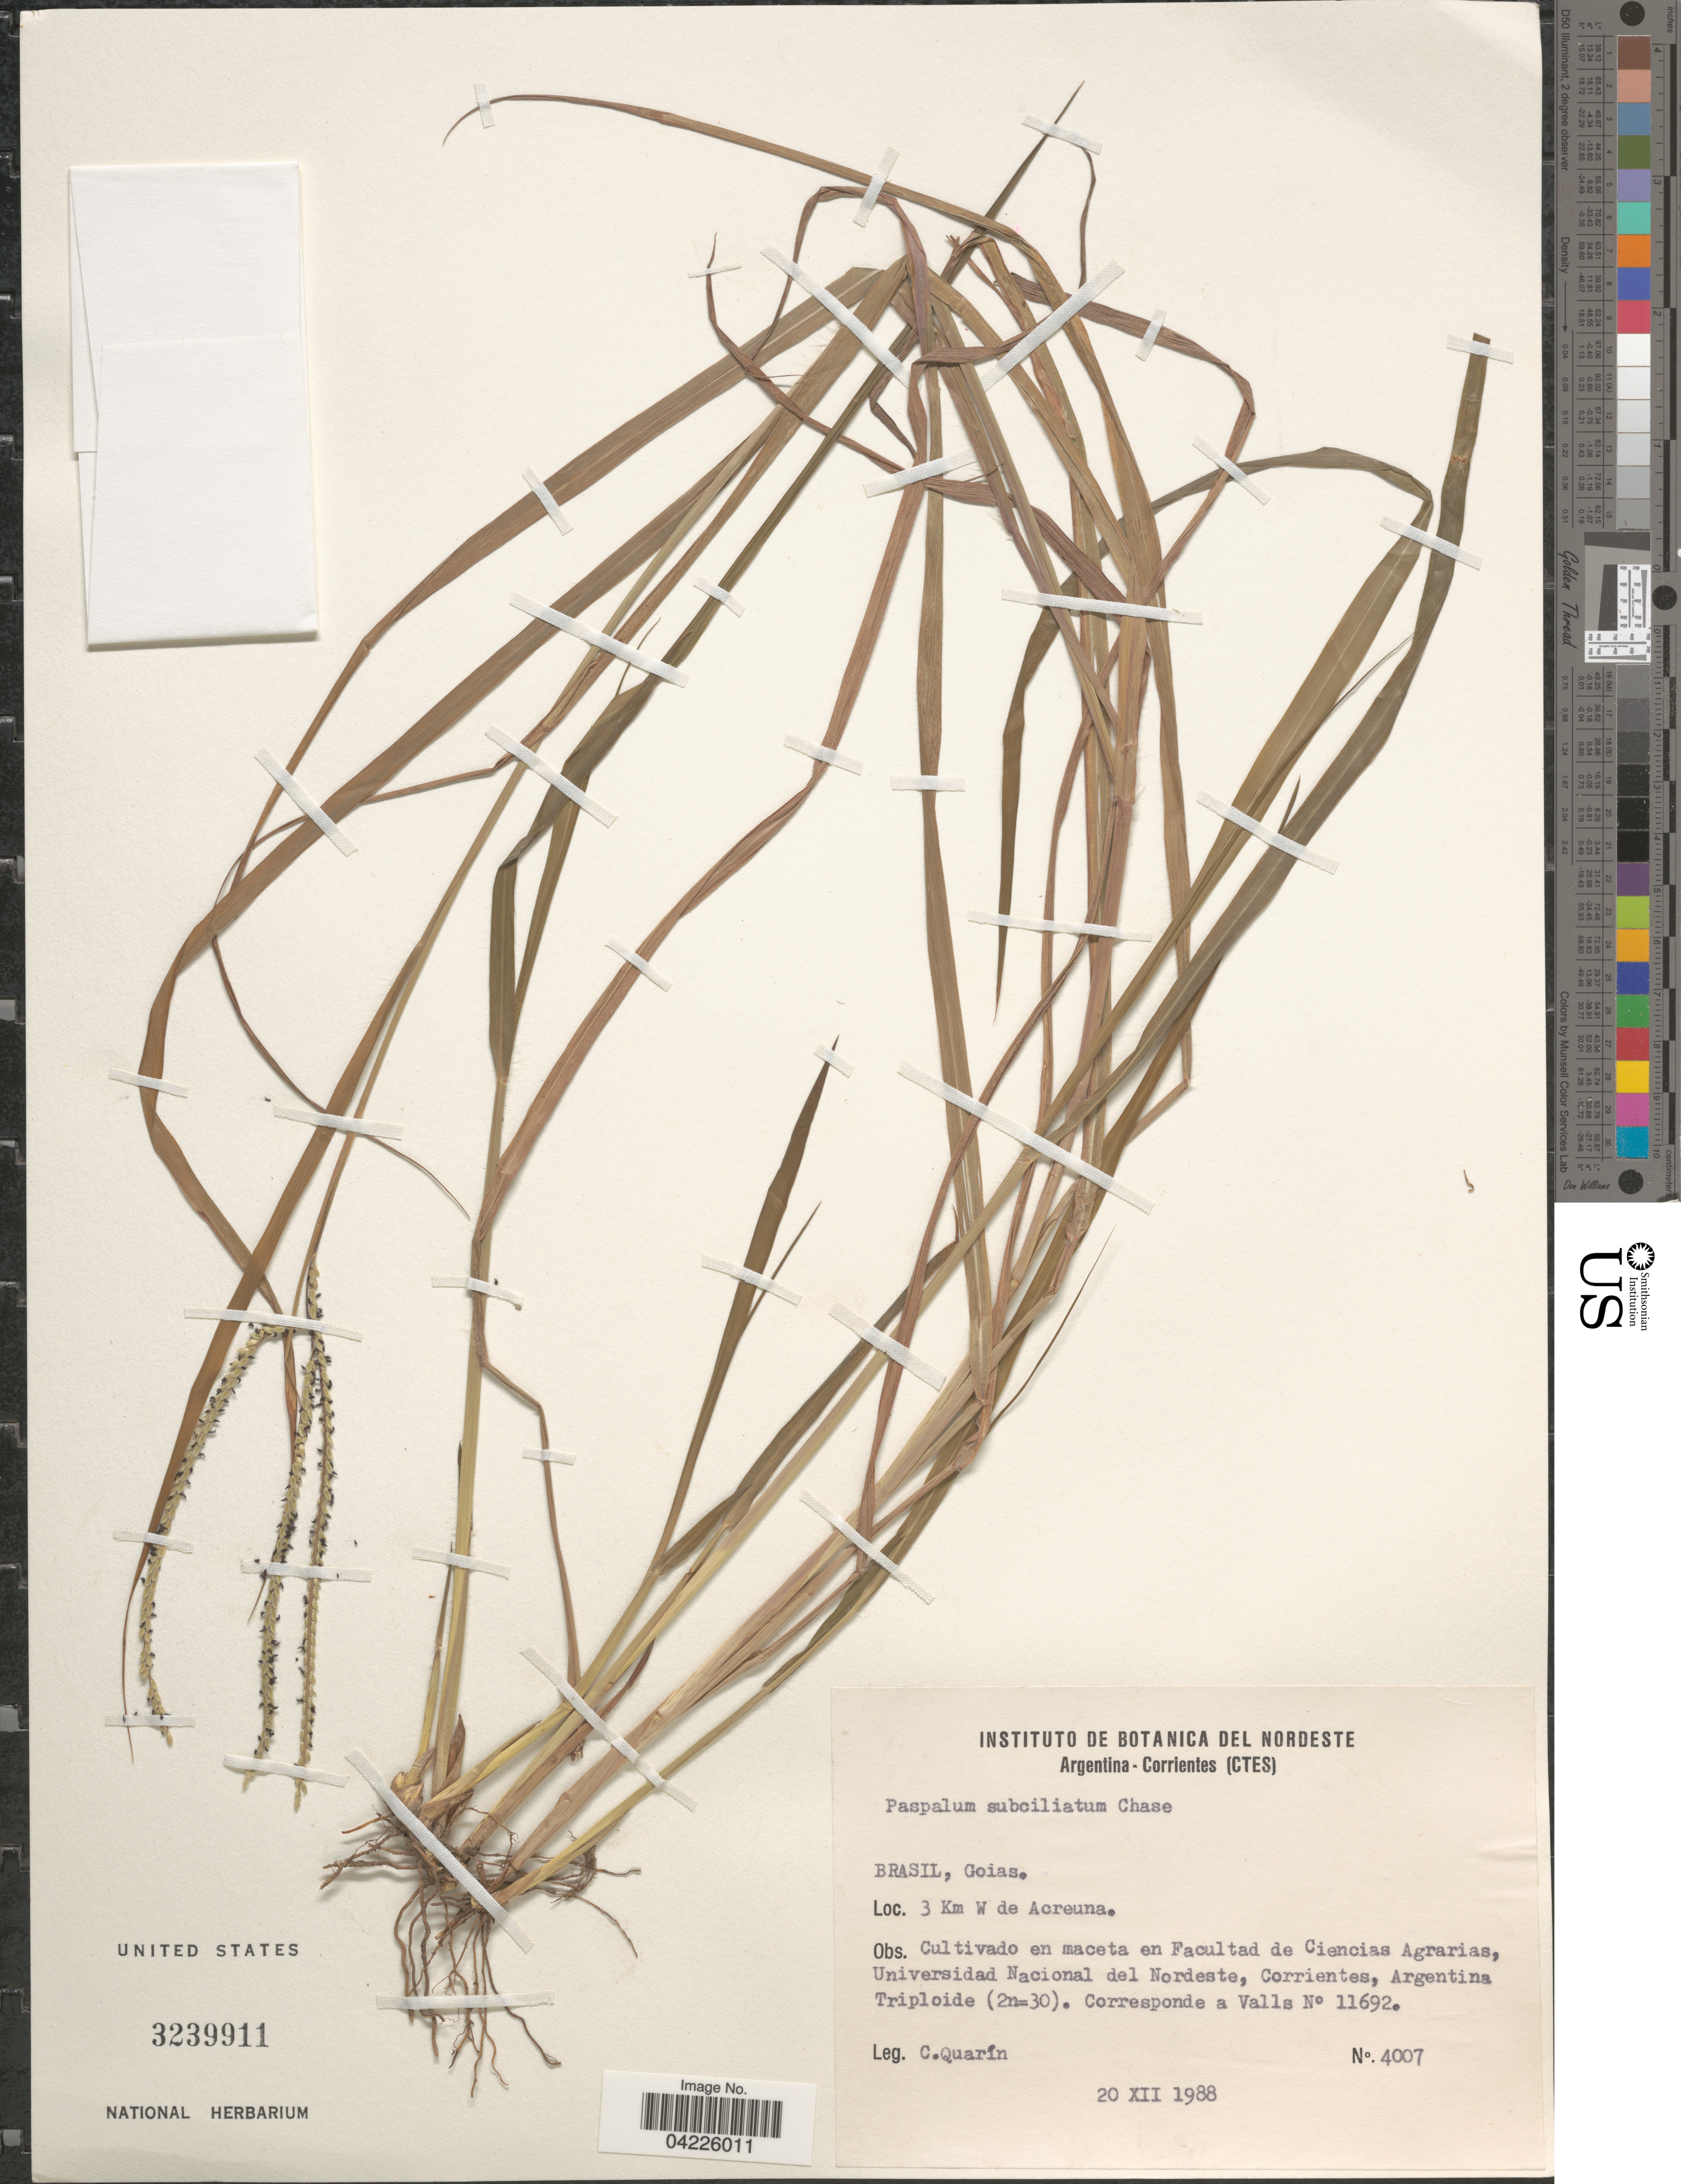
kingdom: Plantae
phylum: Tracheophyta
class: Liliopsida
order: Poales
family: Poaceae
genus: Paspalum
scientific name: Paspalum subciliatum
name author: Chase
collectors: C. Quarín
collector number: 4007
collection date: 1988-12-20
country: Argentina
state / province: Corrientes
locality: Cultivado en maceta en Facultad de Ciencias Agrarias, Universidad Nacional del Nordeste, Corrientes, Argentina Triploide (2n=30). Coresponde a Valls N° 11692.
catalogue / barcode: US 3239911